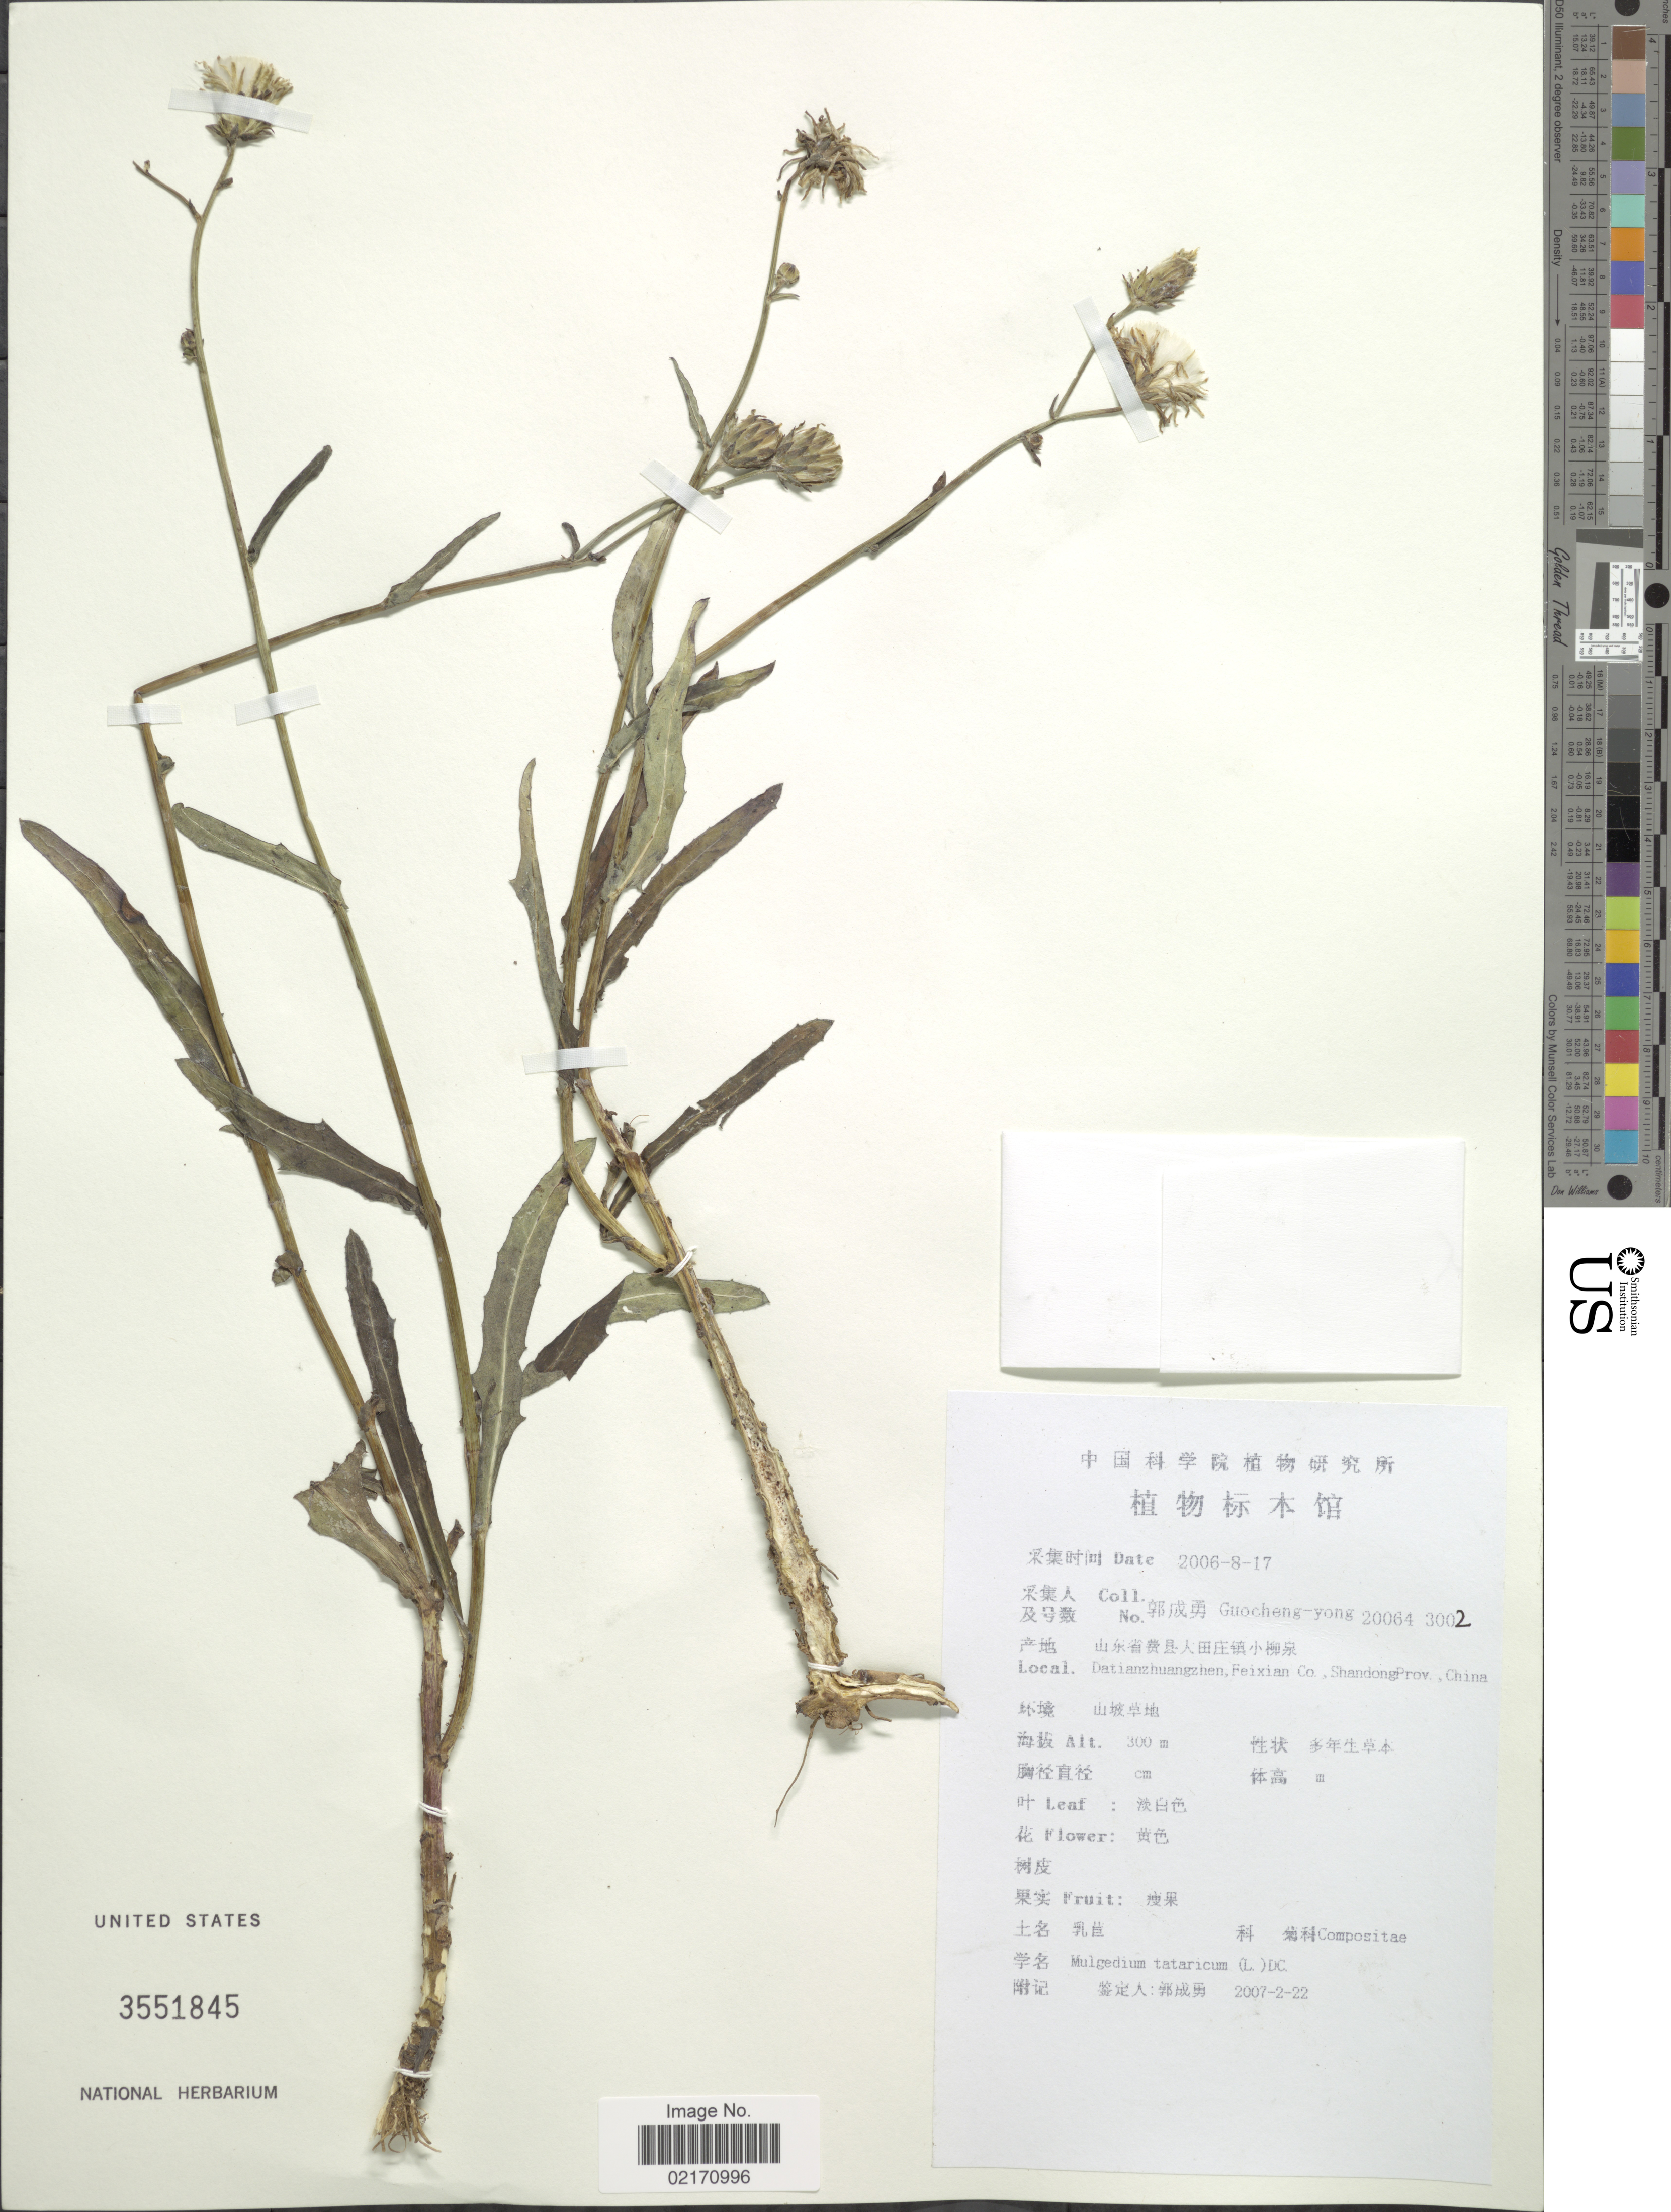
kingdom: Plantae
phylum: Tracheophyta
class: Magnoliopsida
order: Asterales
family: Asteraceae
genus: Mulgedium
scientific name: Mulgedium tataricum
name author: (L.) DC.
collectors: Guo cheng-yong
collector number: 20064/3002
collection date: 2006-08-17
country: China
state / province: Shandong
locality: Datianzhuangzhen, Feixian Co., Shandong Prov.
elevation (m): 300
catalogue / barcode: US 3551845